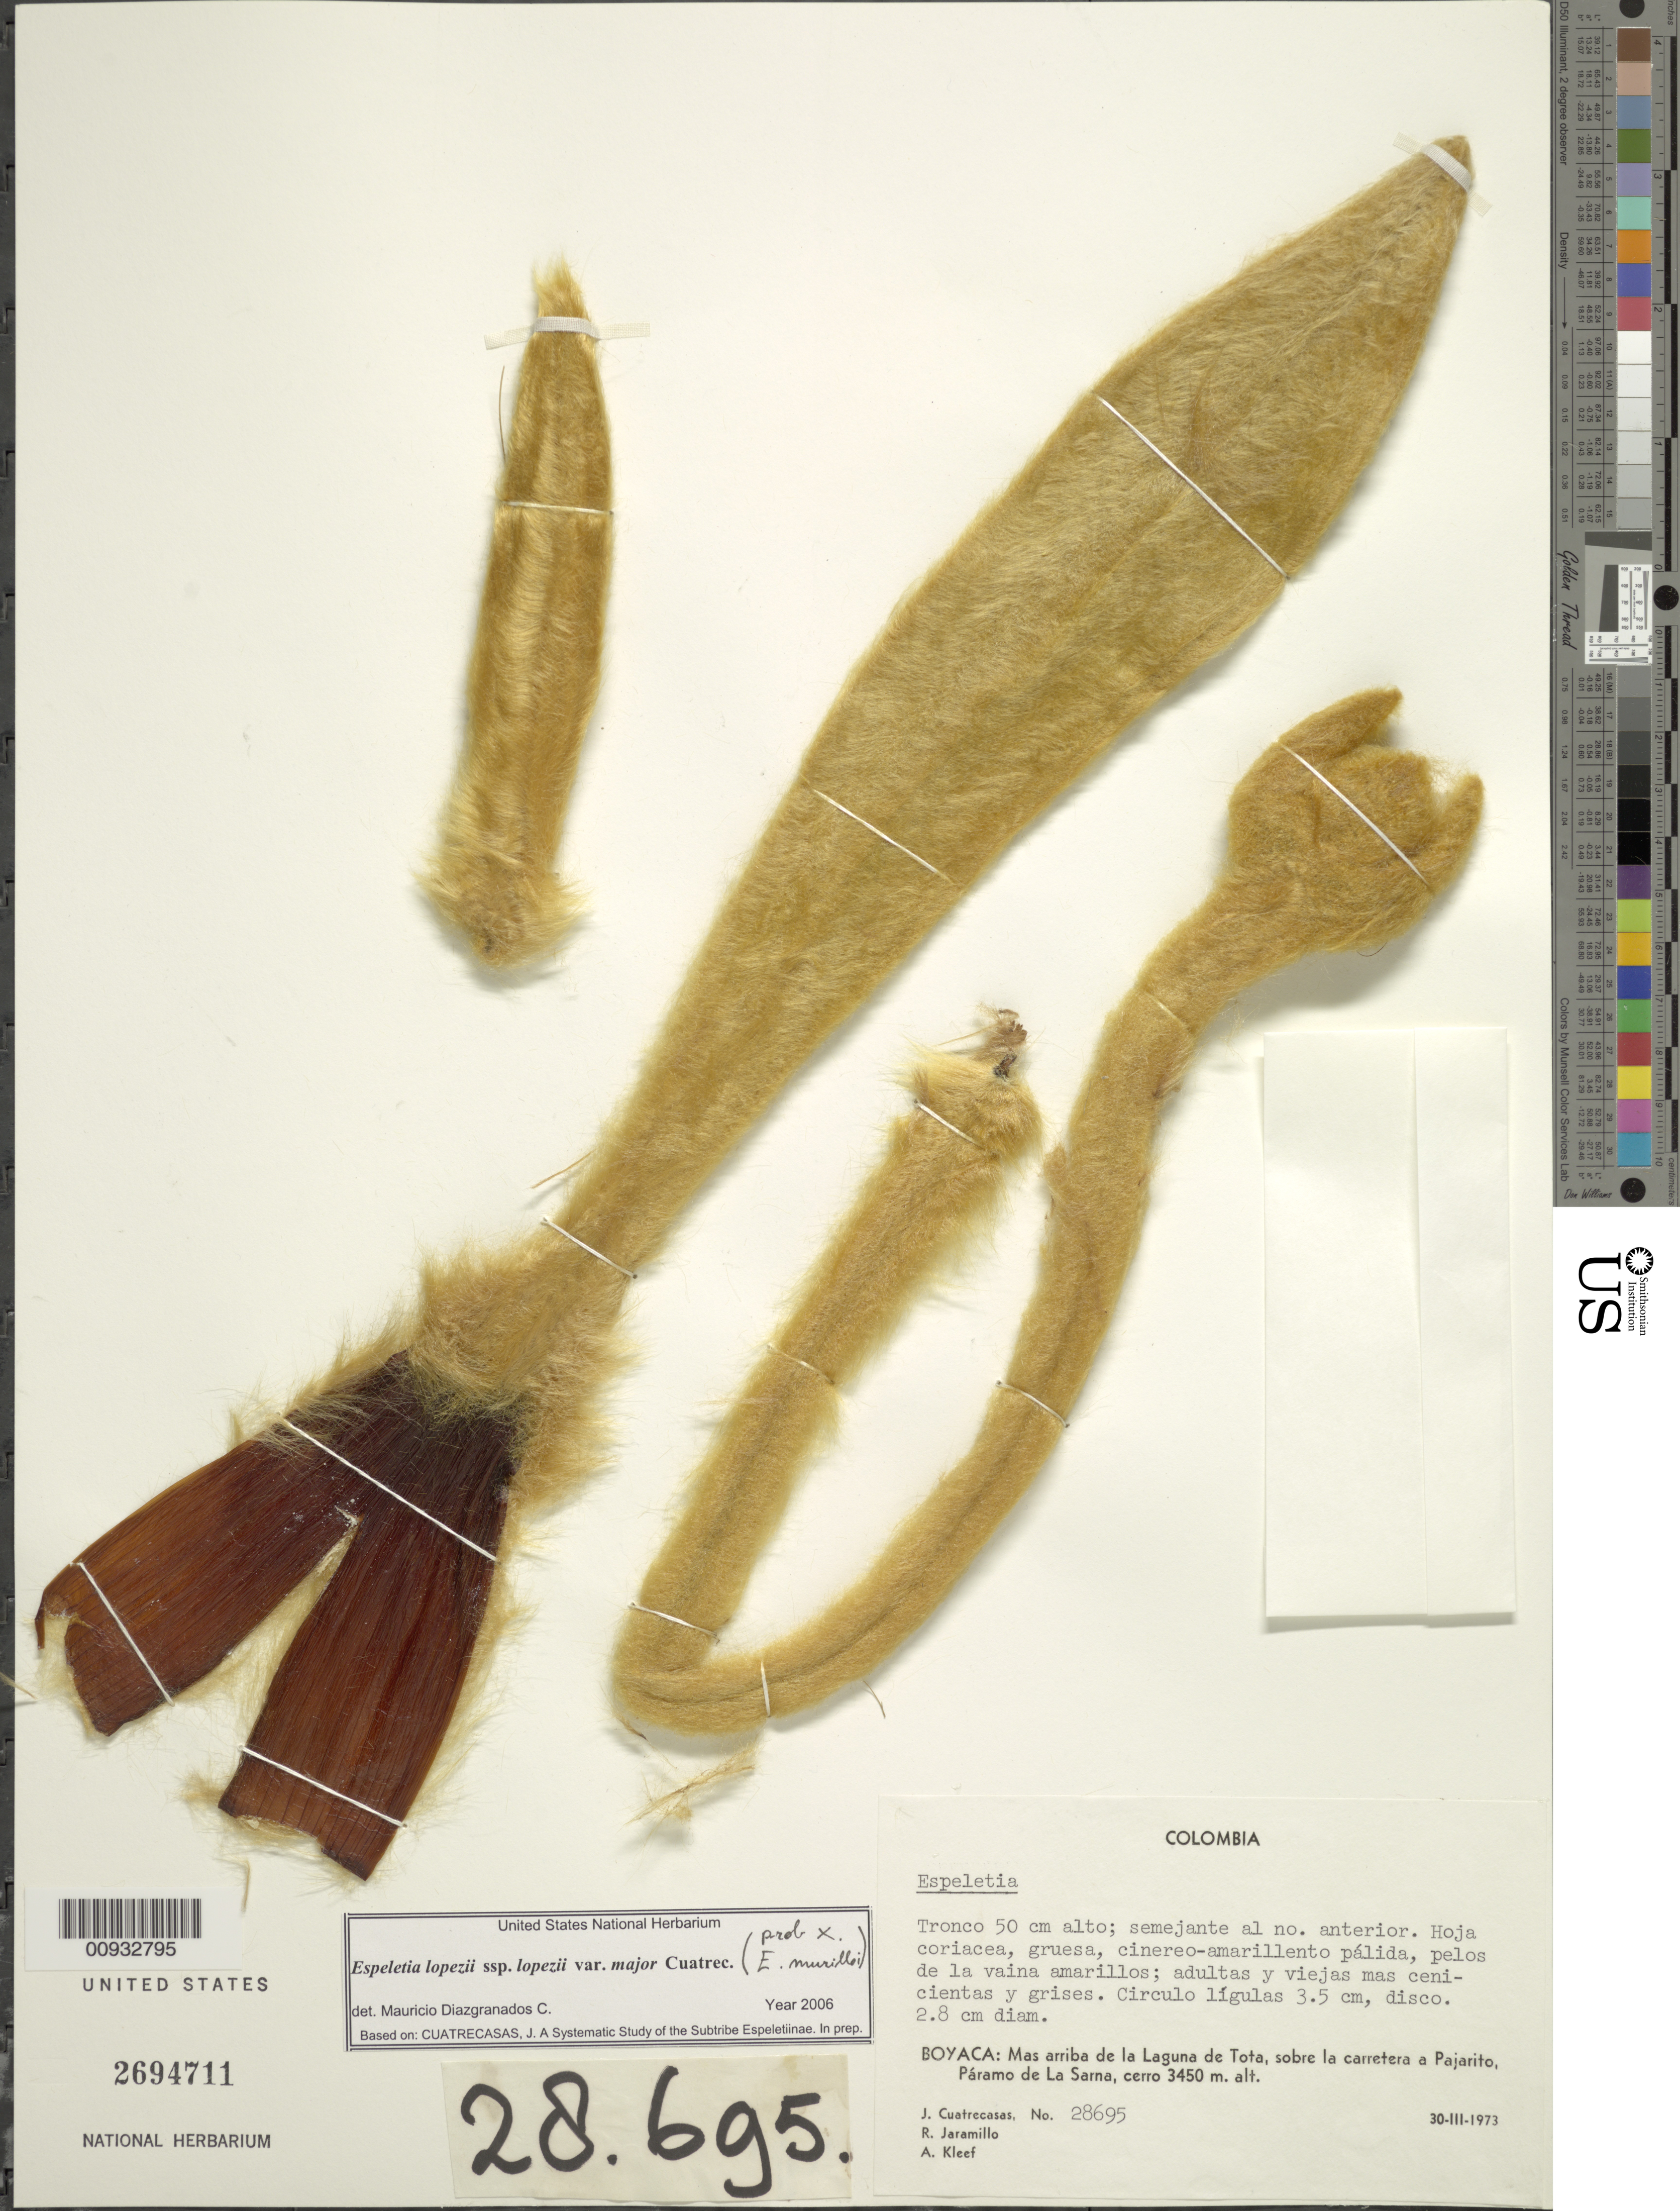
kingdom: Plantae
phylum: Tracheophyta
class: Magnoliopsida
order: Asterales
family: Asteraceae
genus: Espeletia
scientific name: Espeletia lopezii var. major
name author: Cuatrec.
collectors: J. Cuatrecasas, R. Jaramillo M. & A. M. Cleef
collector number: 28695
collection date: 1973-03-30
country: Colombia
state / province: Boyacá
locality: Páramo de la Sarna. Más arriba de la Laguna de Tota, sobre la carretera a Pajarito.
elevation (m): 3450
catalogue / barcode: US 2694711